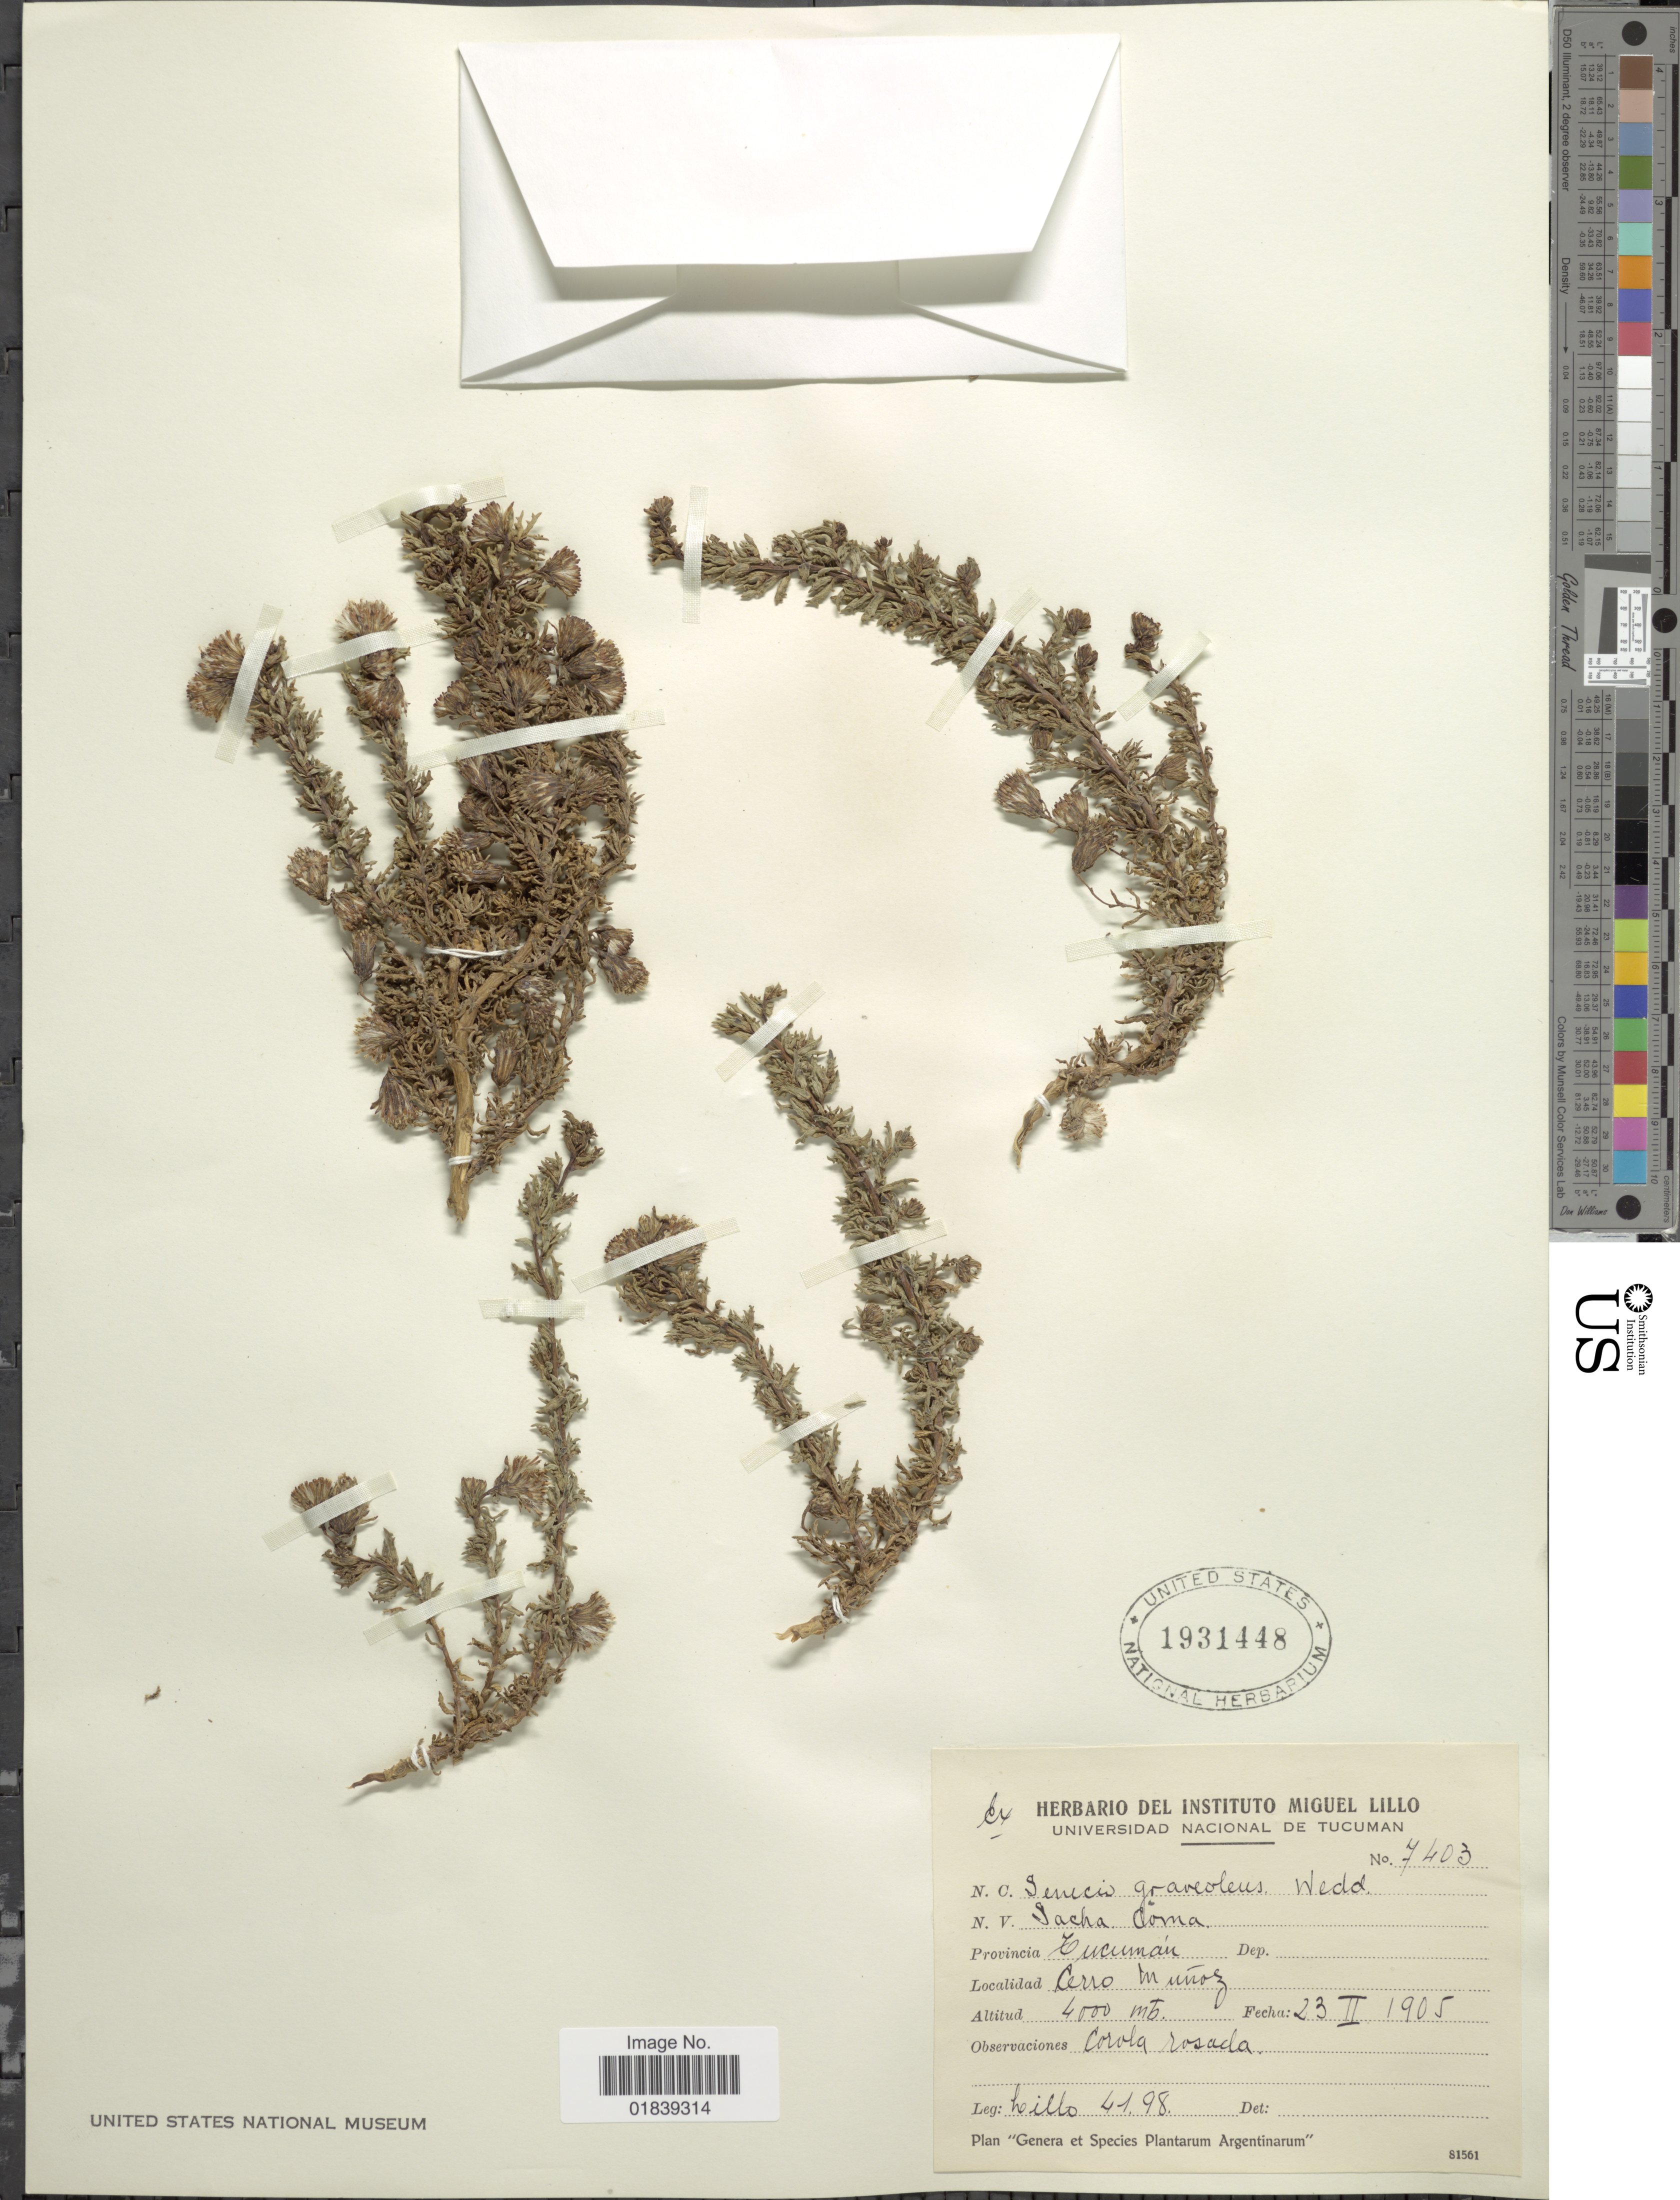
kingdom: Plantae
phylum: Tracheophyta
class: Magnoliopsida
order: Asterales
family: Asteraceae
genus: Senecio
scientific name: Senecio nutans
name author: Sch. Bip.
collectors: -. Lillo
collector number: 4198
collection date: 1905-02-23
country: Argentina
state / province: Tucuman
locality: Cerro Munoz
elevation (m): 4000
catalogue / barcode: US 1931448